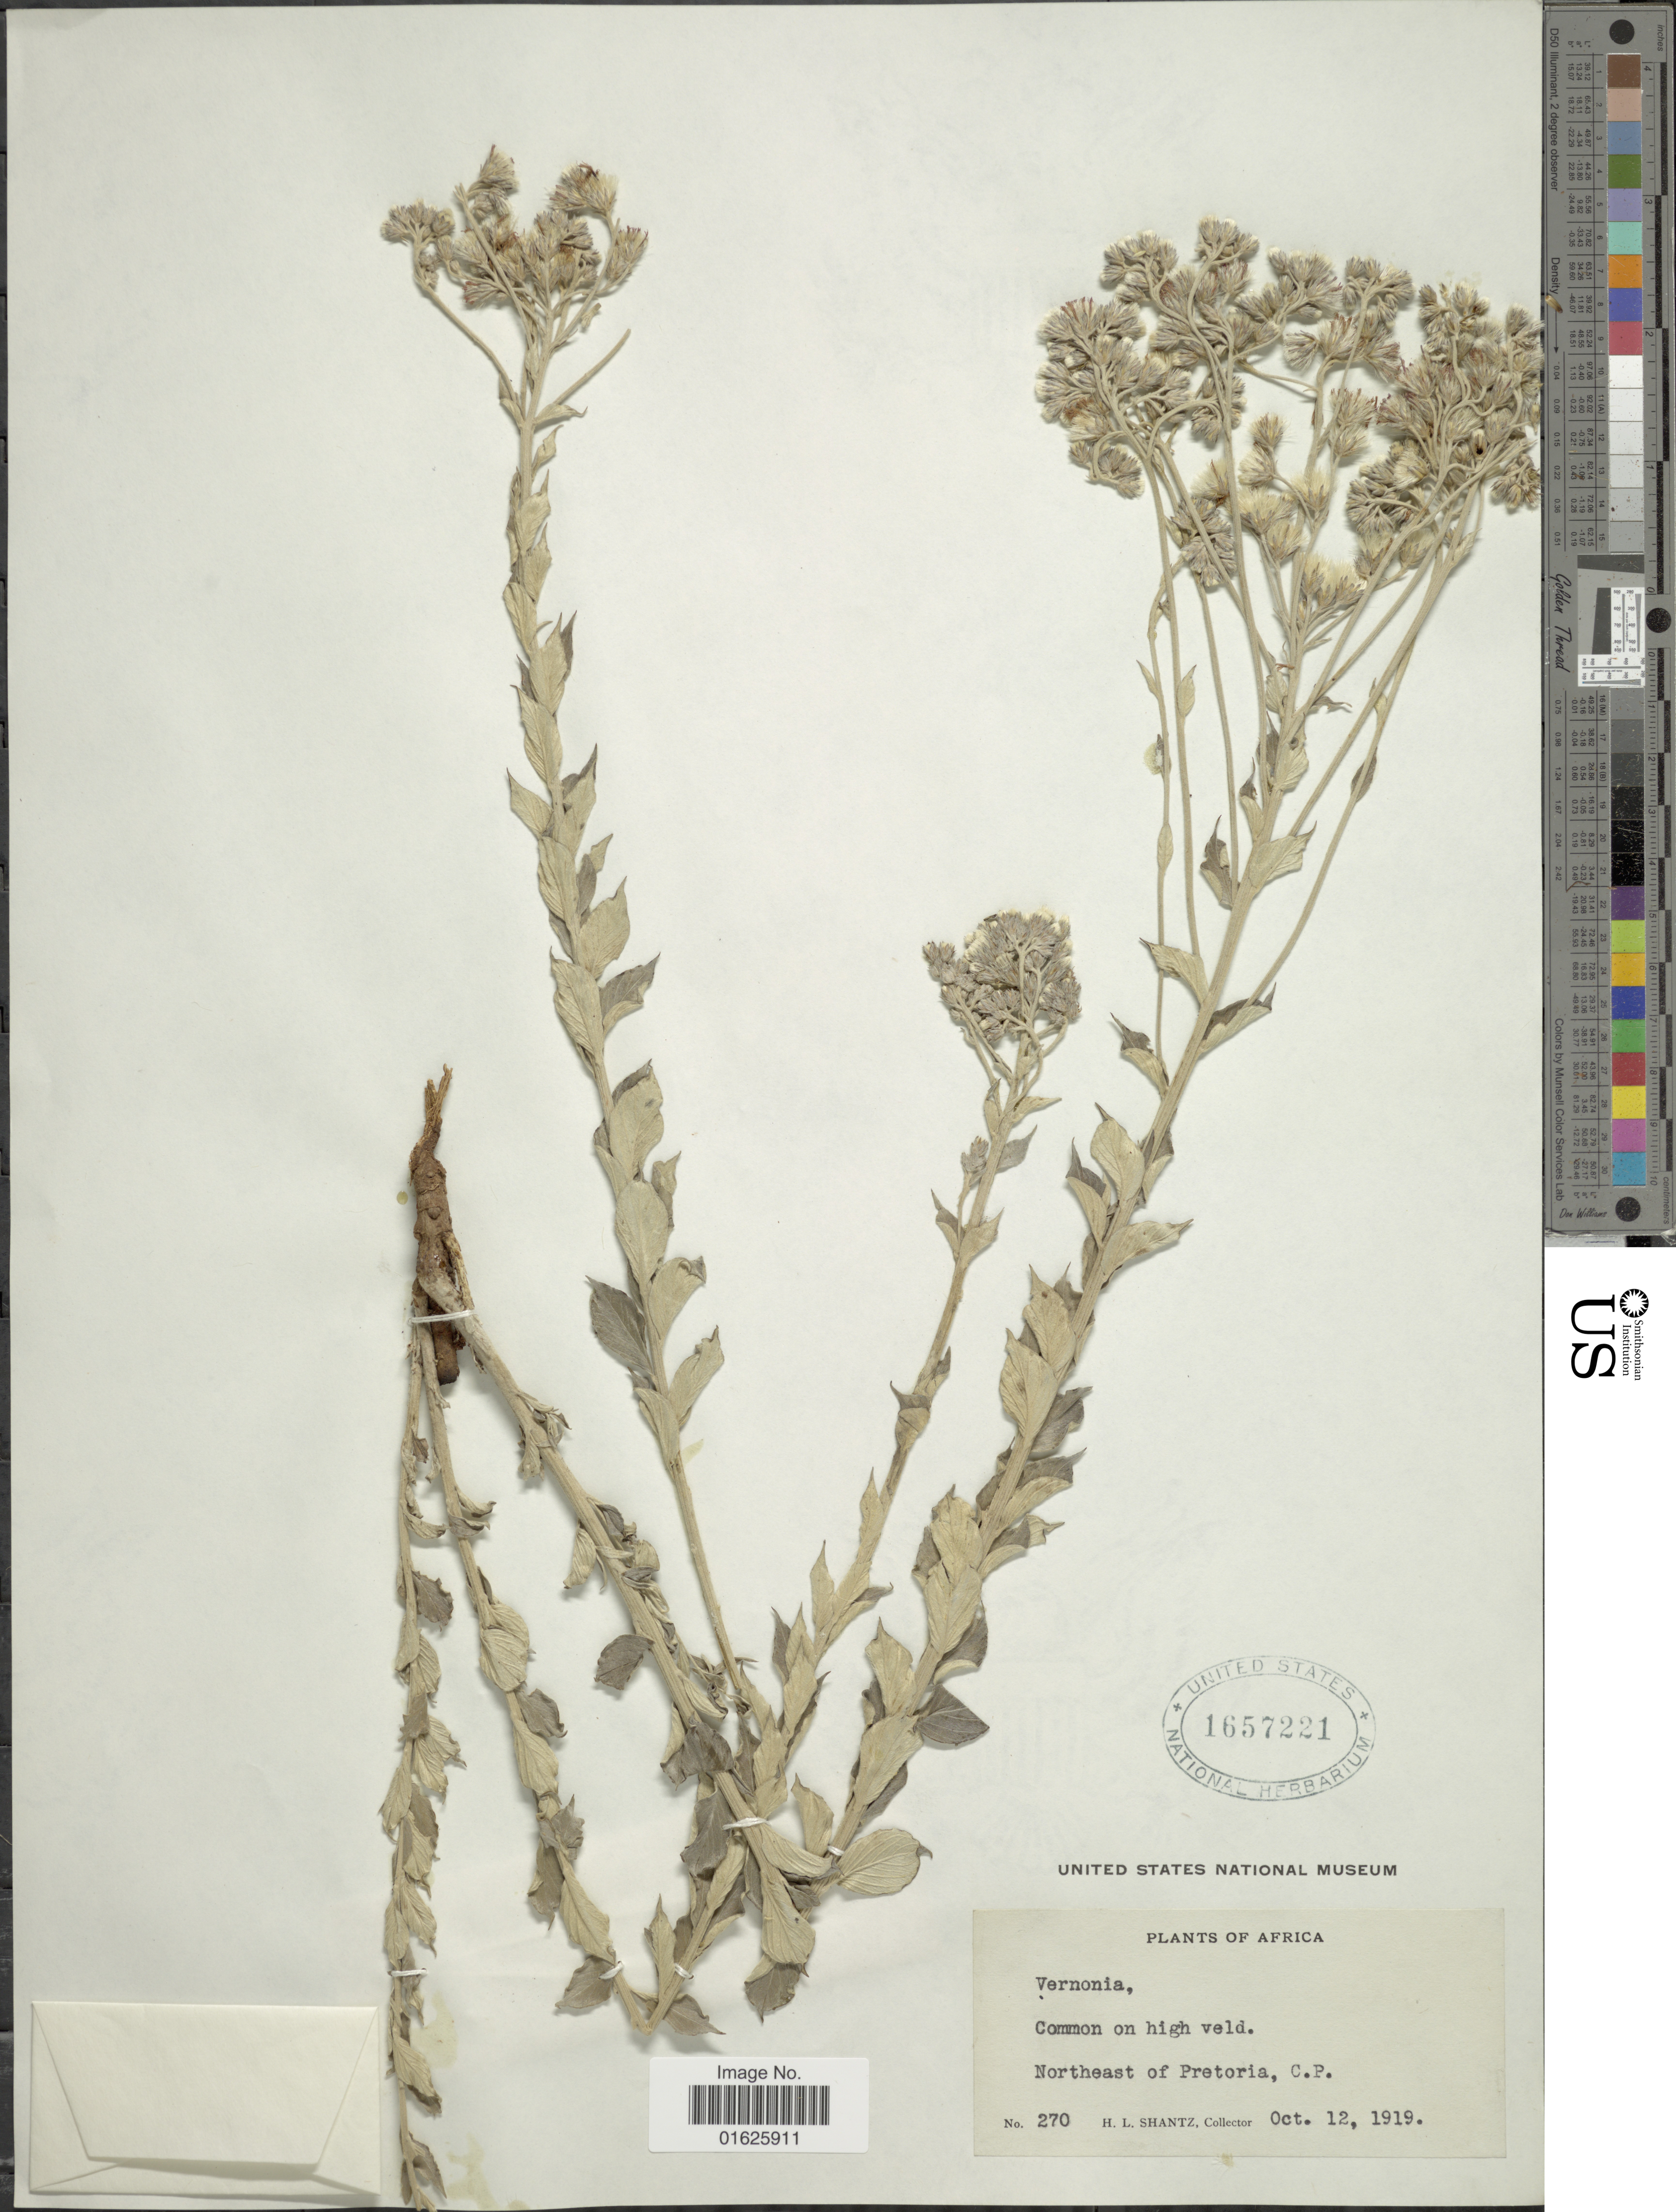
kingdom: Plantae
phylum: Tracheophyta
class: Magnoliopsida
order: Asterales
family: Asteraceae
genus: Hilliardiella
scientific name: Hilliardiella elaeagnoides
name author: (DC.) Swelank. & J.C. Manning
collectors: H. Shantz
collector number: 270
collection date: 1919-10-12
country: South Africa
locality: Africa, Northeast of Pretoria, C. P.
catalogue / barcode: US 1657221